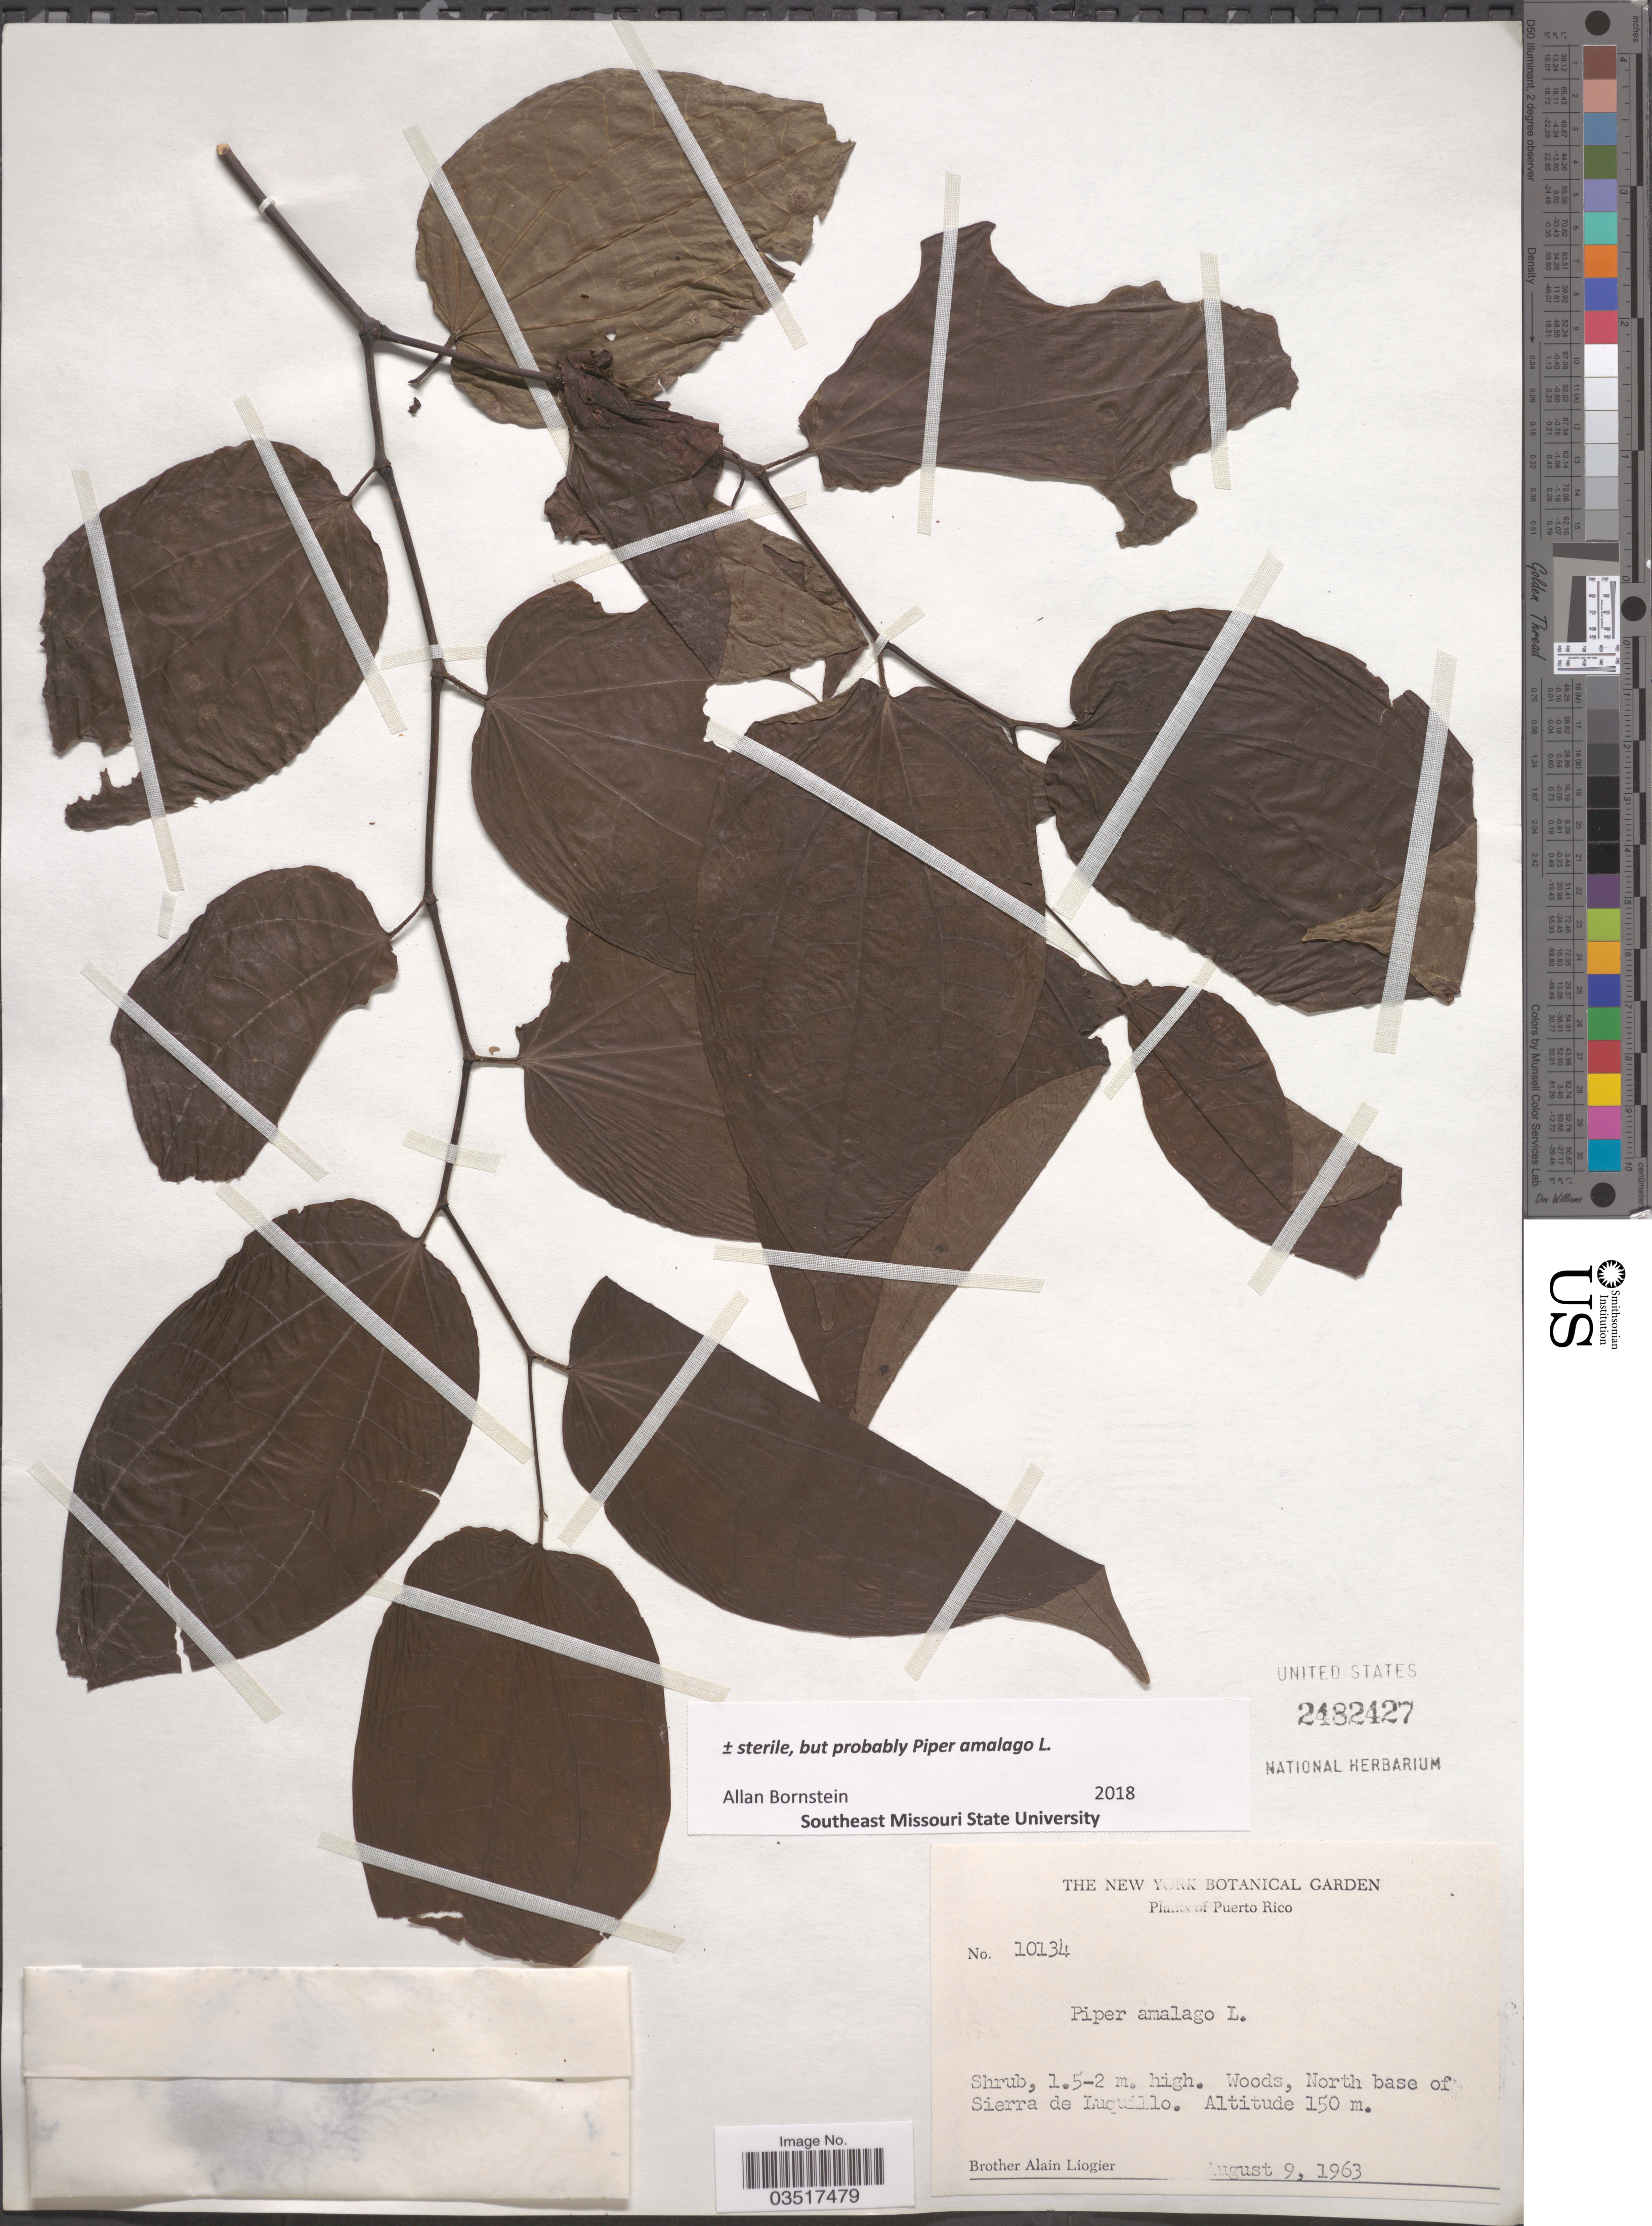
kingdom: Plantae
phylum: Tracheophyta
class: Magnoliopsida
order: Piperales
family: Piperaceae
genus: Piper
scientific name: Piper amalago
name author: L.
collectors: A. H. Liogier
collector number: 10134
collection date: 1963-08-09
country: Puerto Rico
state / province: Luquillo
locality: North base of Sierra de Luquillo.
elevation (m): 150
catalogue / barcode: US 2482427